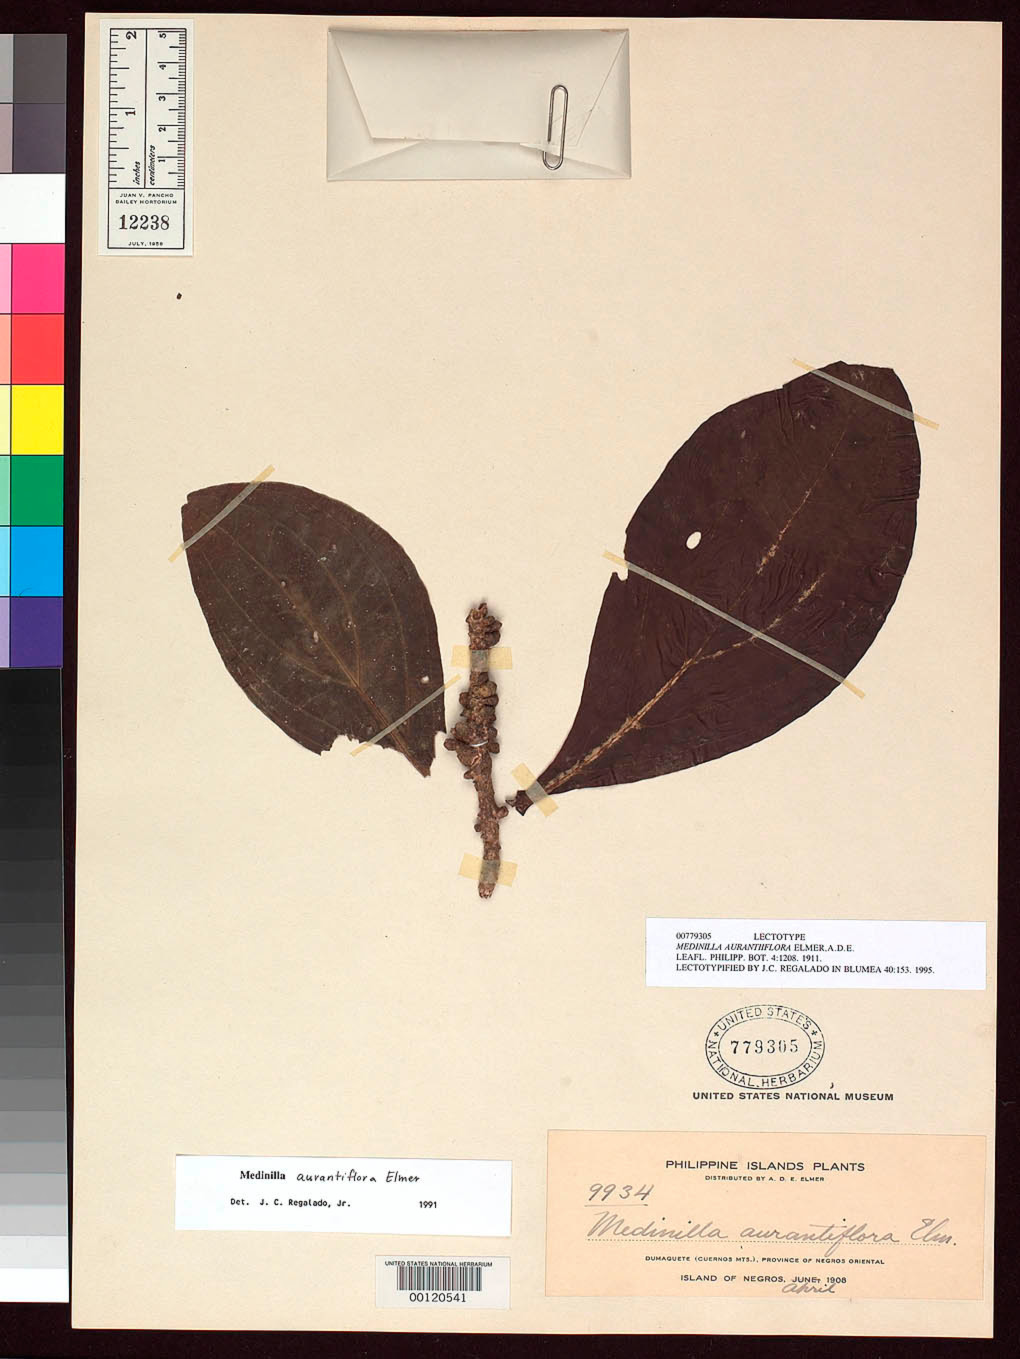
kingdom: Plantae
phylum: Tracheophyta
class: Magnoliopsida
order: Myrtales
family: Melastomataceae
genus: Medinilla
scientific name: Medinilla aurantiflora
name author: Elmer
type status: Lectotype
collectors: A. D. E. Elmer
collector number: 9934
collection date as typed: Apr 1908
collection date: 1908-04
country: Philippines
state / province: Central Visayas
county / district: Negros Oriental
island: Negros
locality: Dumaguete, Cuernos Mts.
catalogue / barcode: US 779305